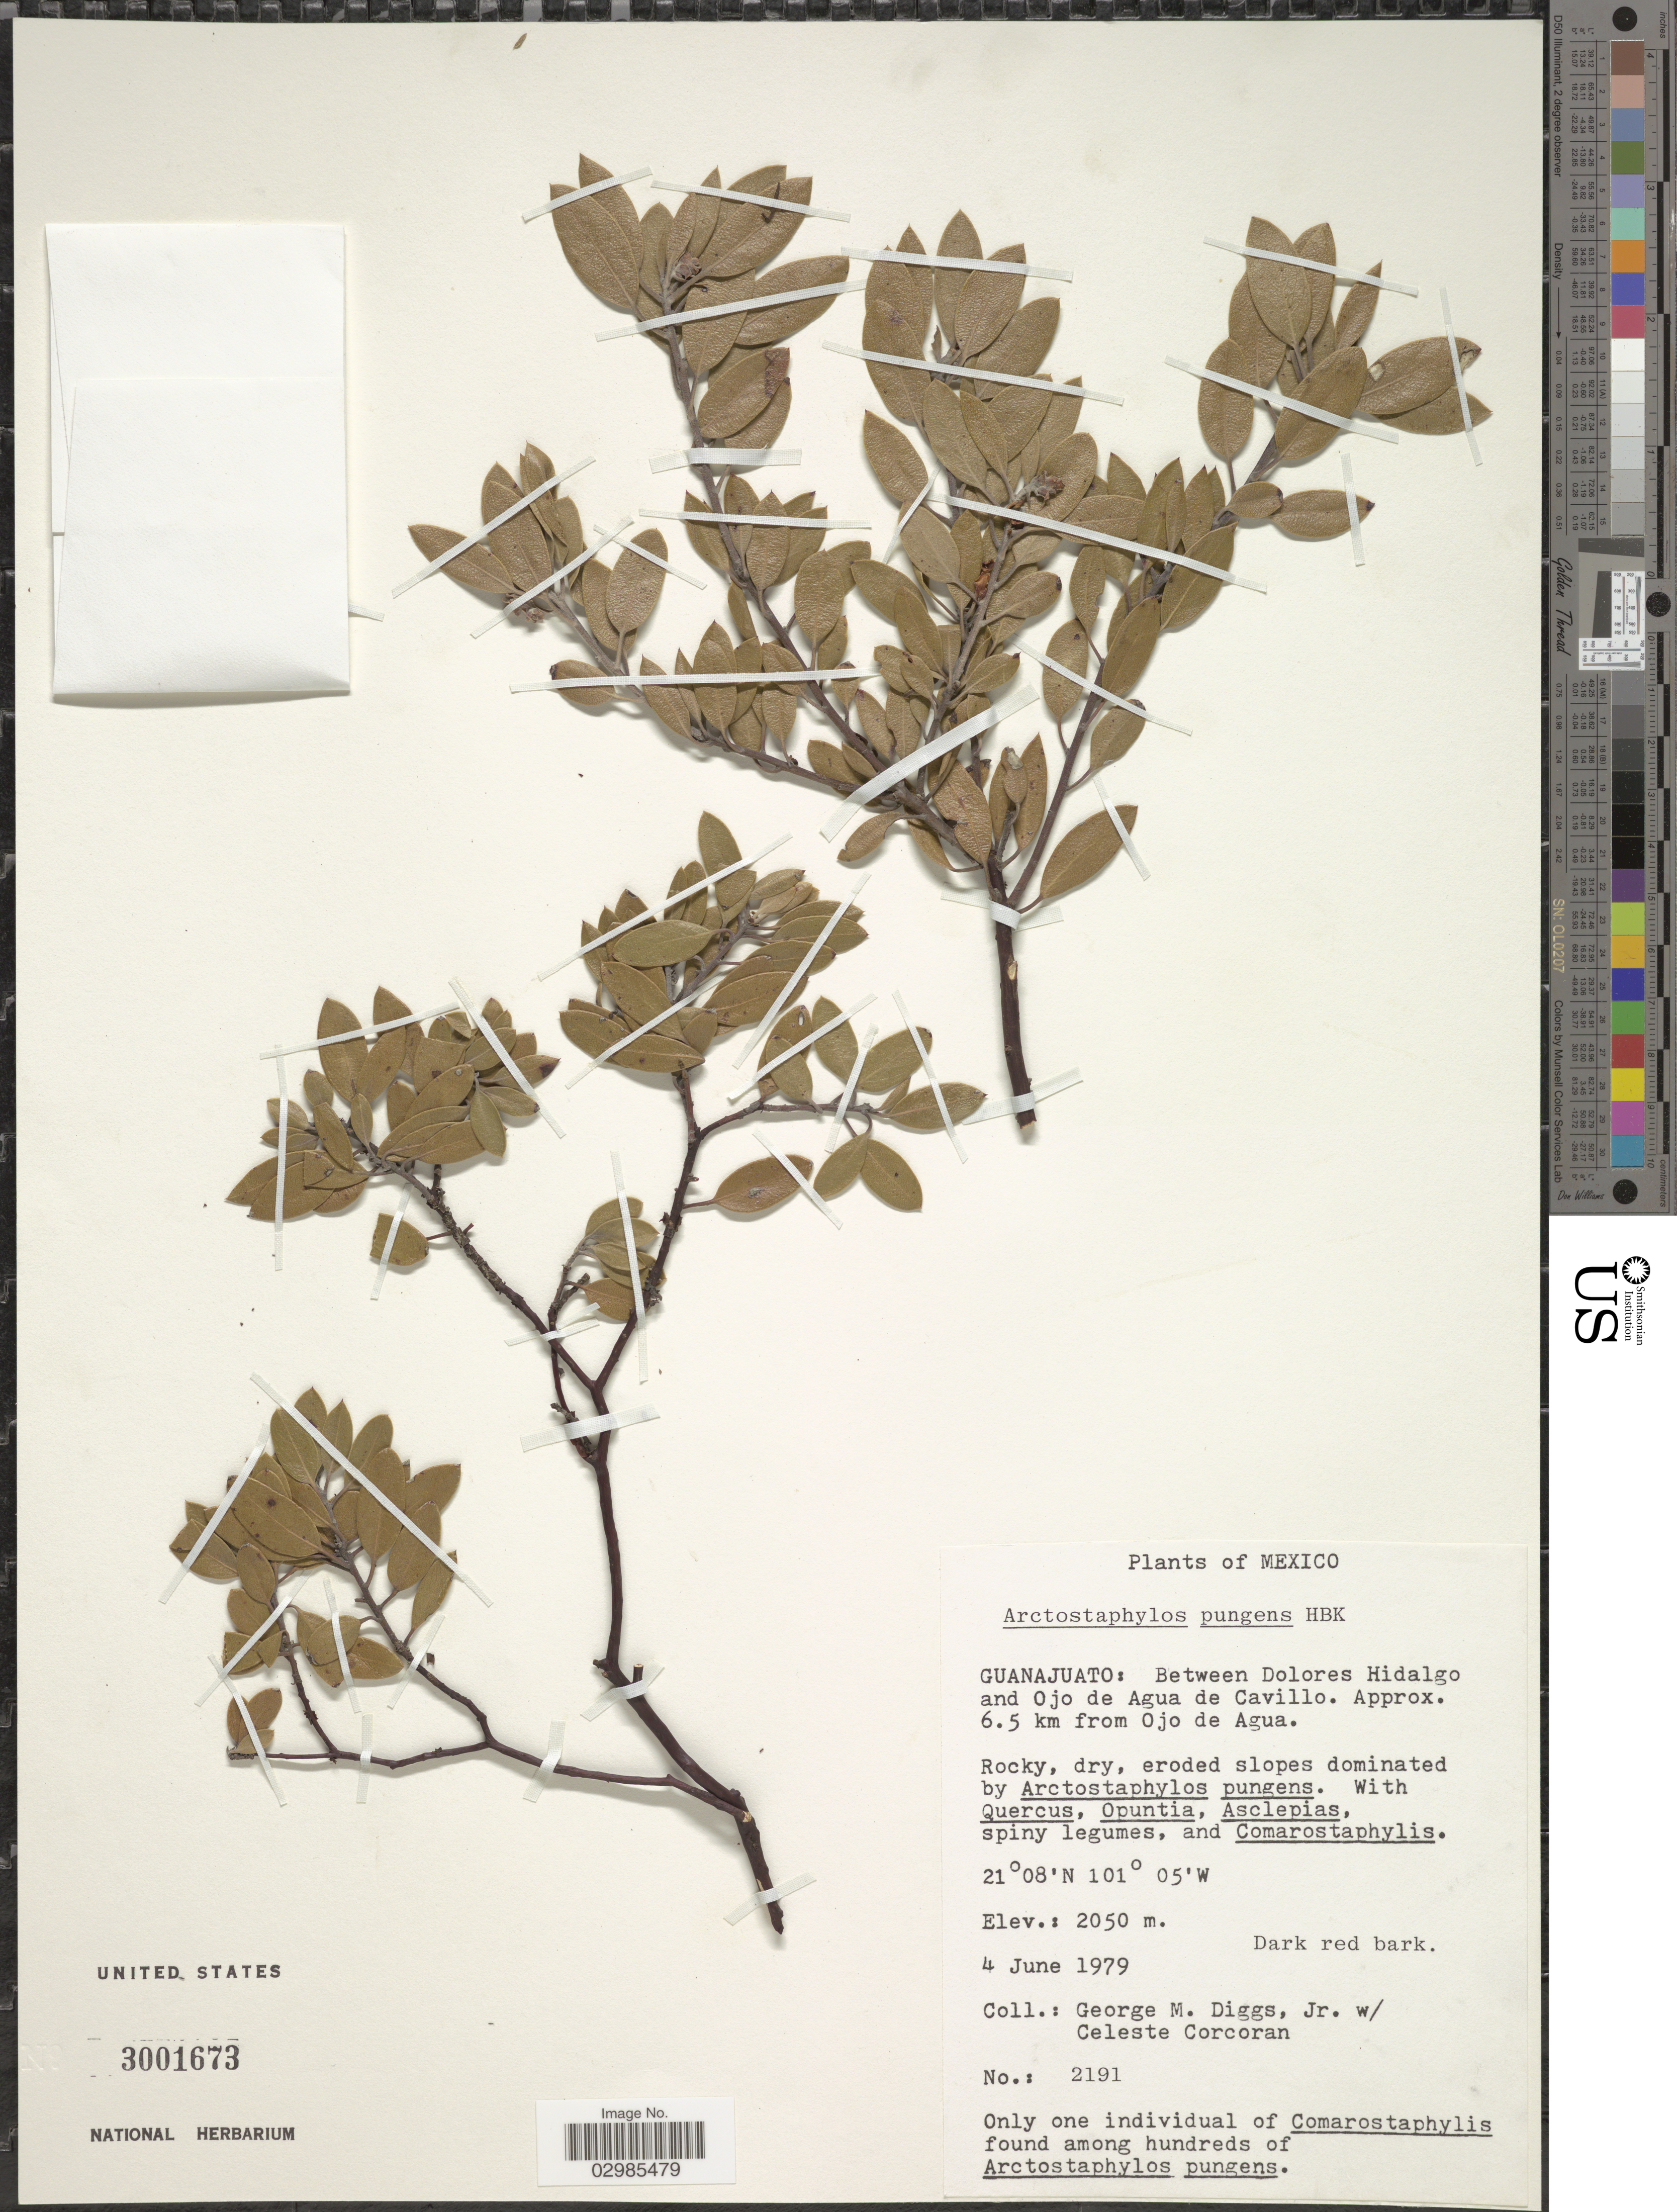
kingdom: Plantae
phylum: Tracheophyta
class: Magnoliopsida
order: Ericales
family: Ericaceae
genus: Arctostaphylos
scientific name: Arctostaphylos pungens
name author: Kunth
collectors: G. Diggs & C. Corcoran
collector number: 2191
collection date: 1979-06-04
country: Mexico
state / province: Guanajuato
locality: Between Dolores Hidalgo and Ojo de Agua de Cavillo, Approx. 6.5 km from Ojo de Agua.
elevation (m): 2050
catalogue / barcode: US 3001673